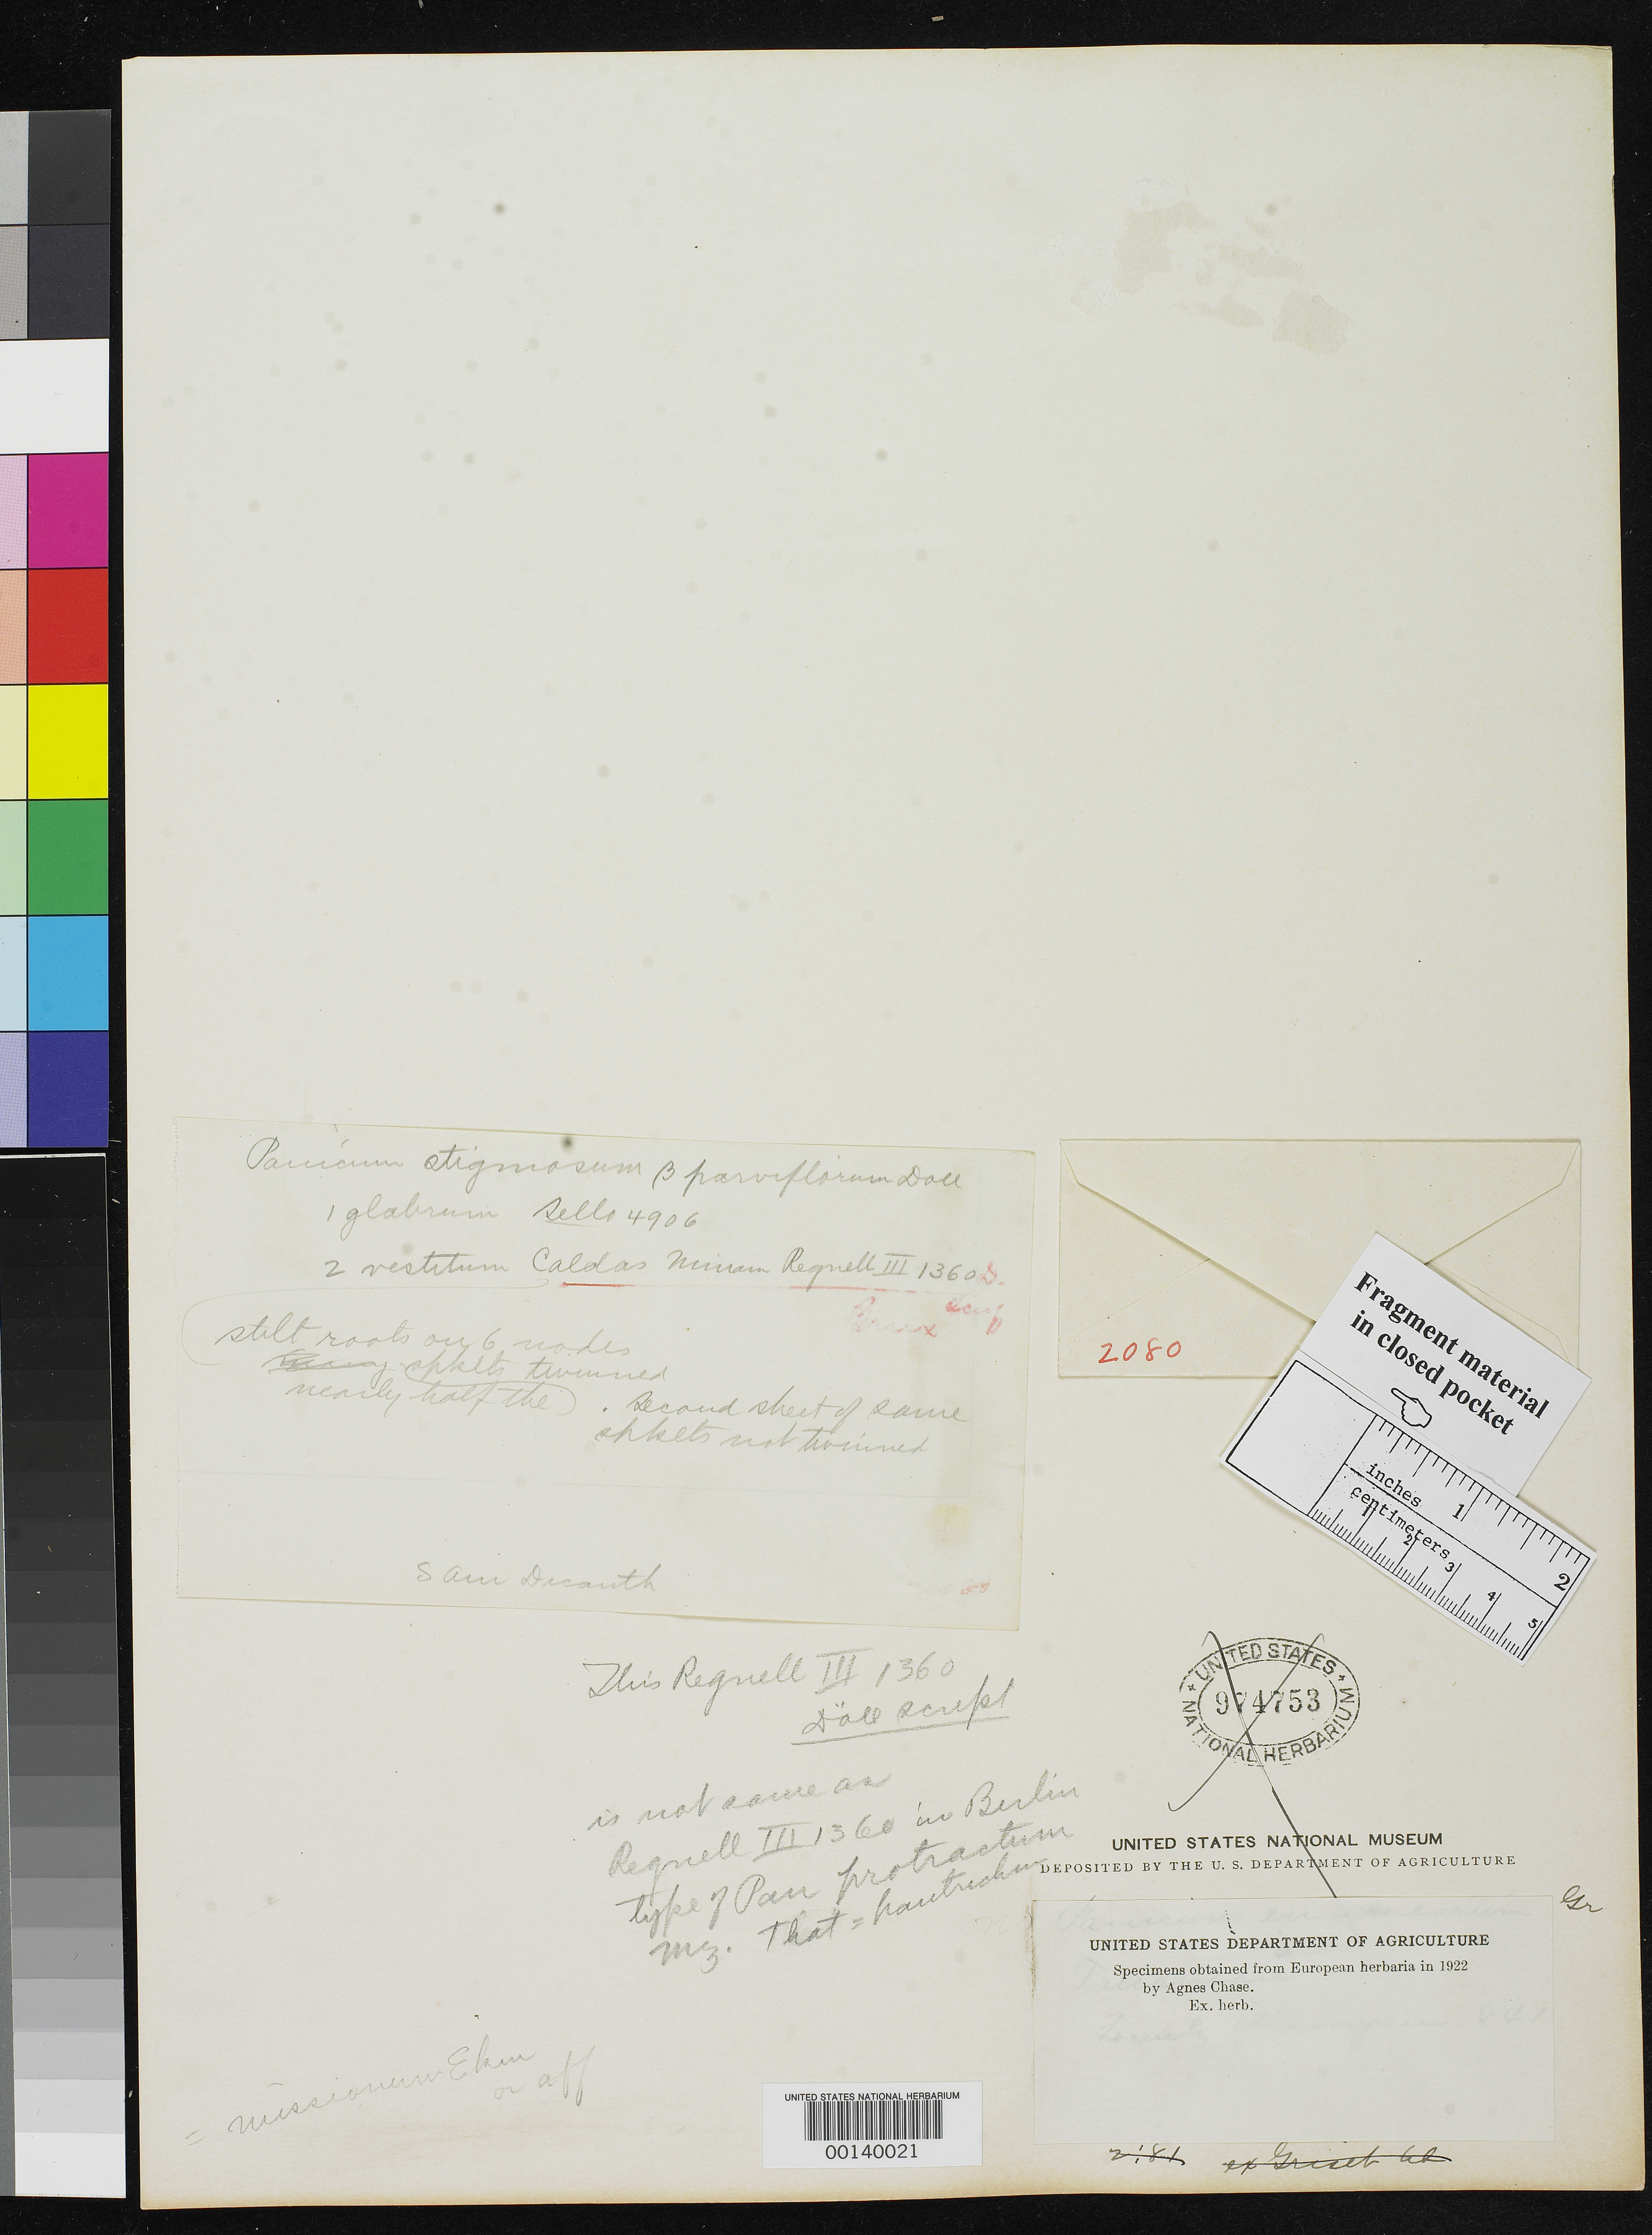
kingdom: Plantae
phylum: Tracheophyta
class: Liliopsida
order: Poales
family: Poaceae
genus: Panicum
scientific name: Panicum stigmosum var. parviflorum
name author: Döll in Mart.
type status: Type Fragment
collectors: A. F. Regnell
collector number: III 1360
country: Brazil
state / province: Minas Gerais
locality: Caldas.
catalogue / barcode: US 974753